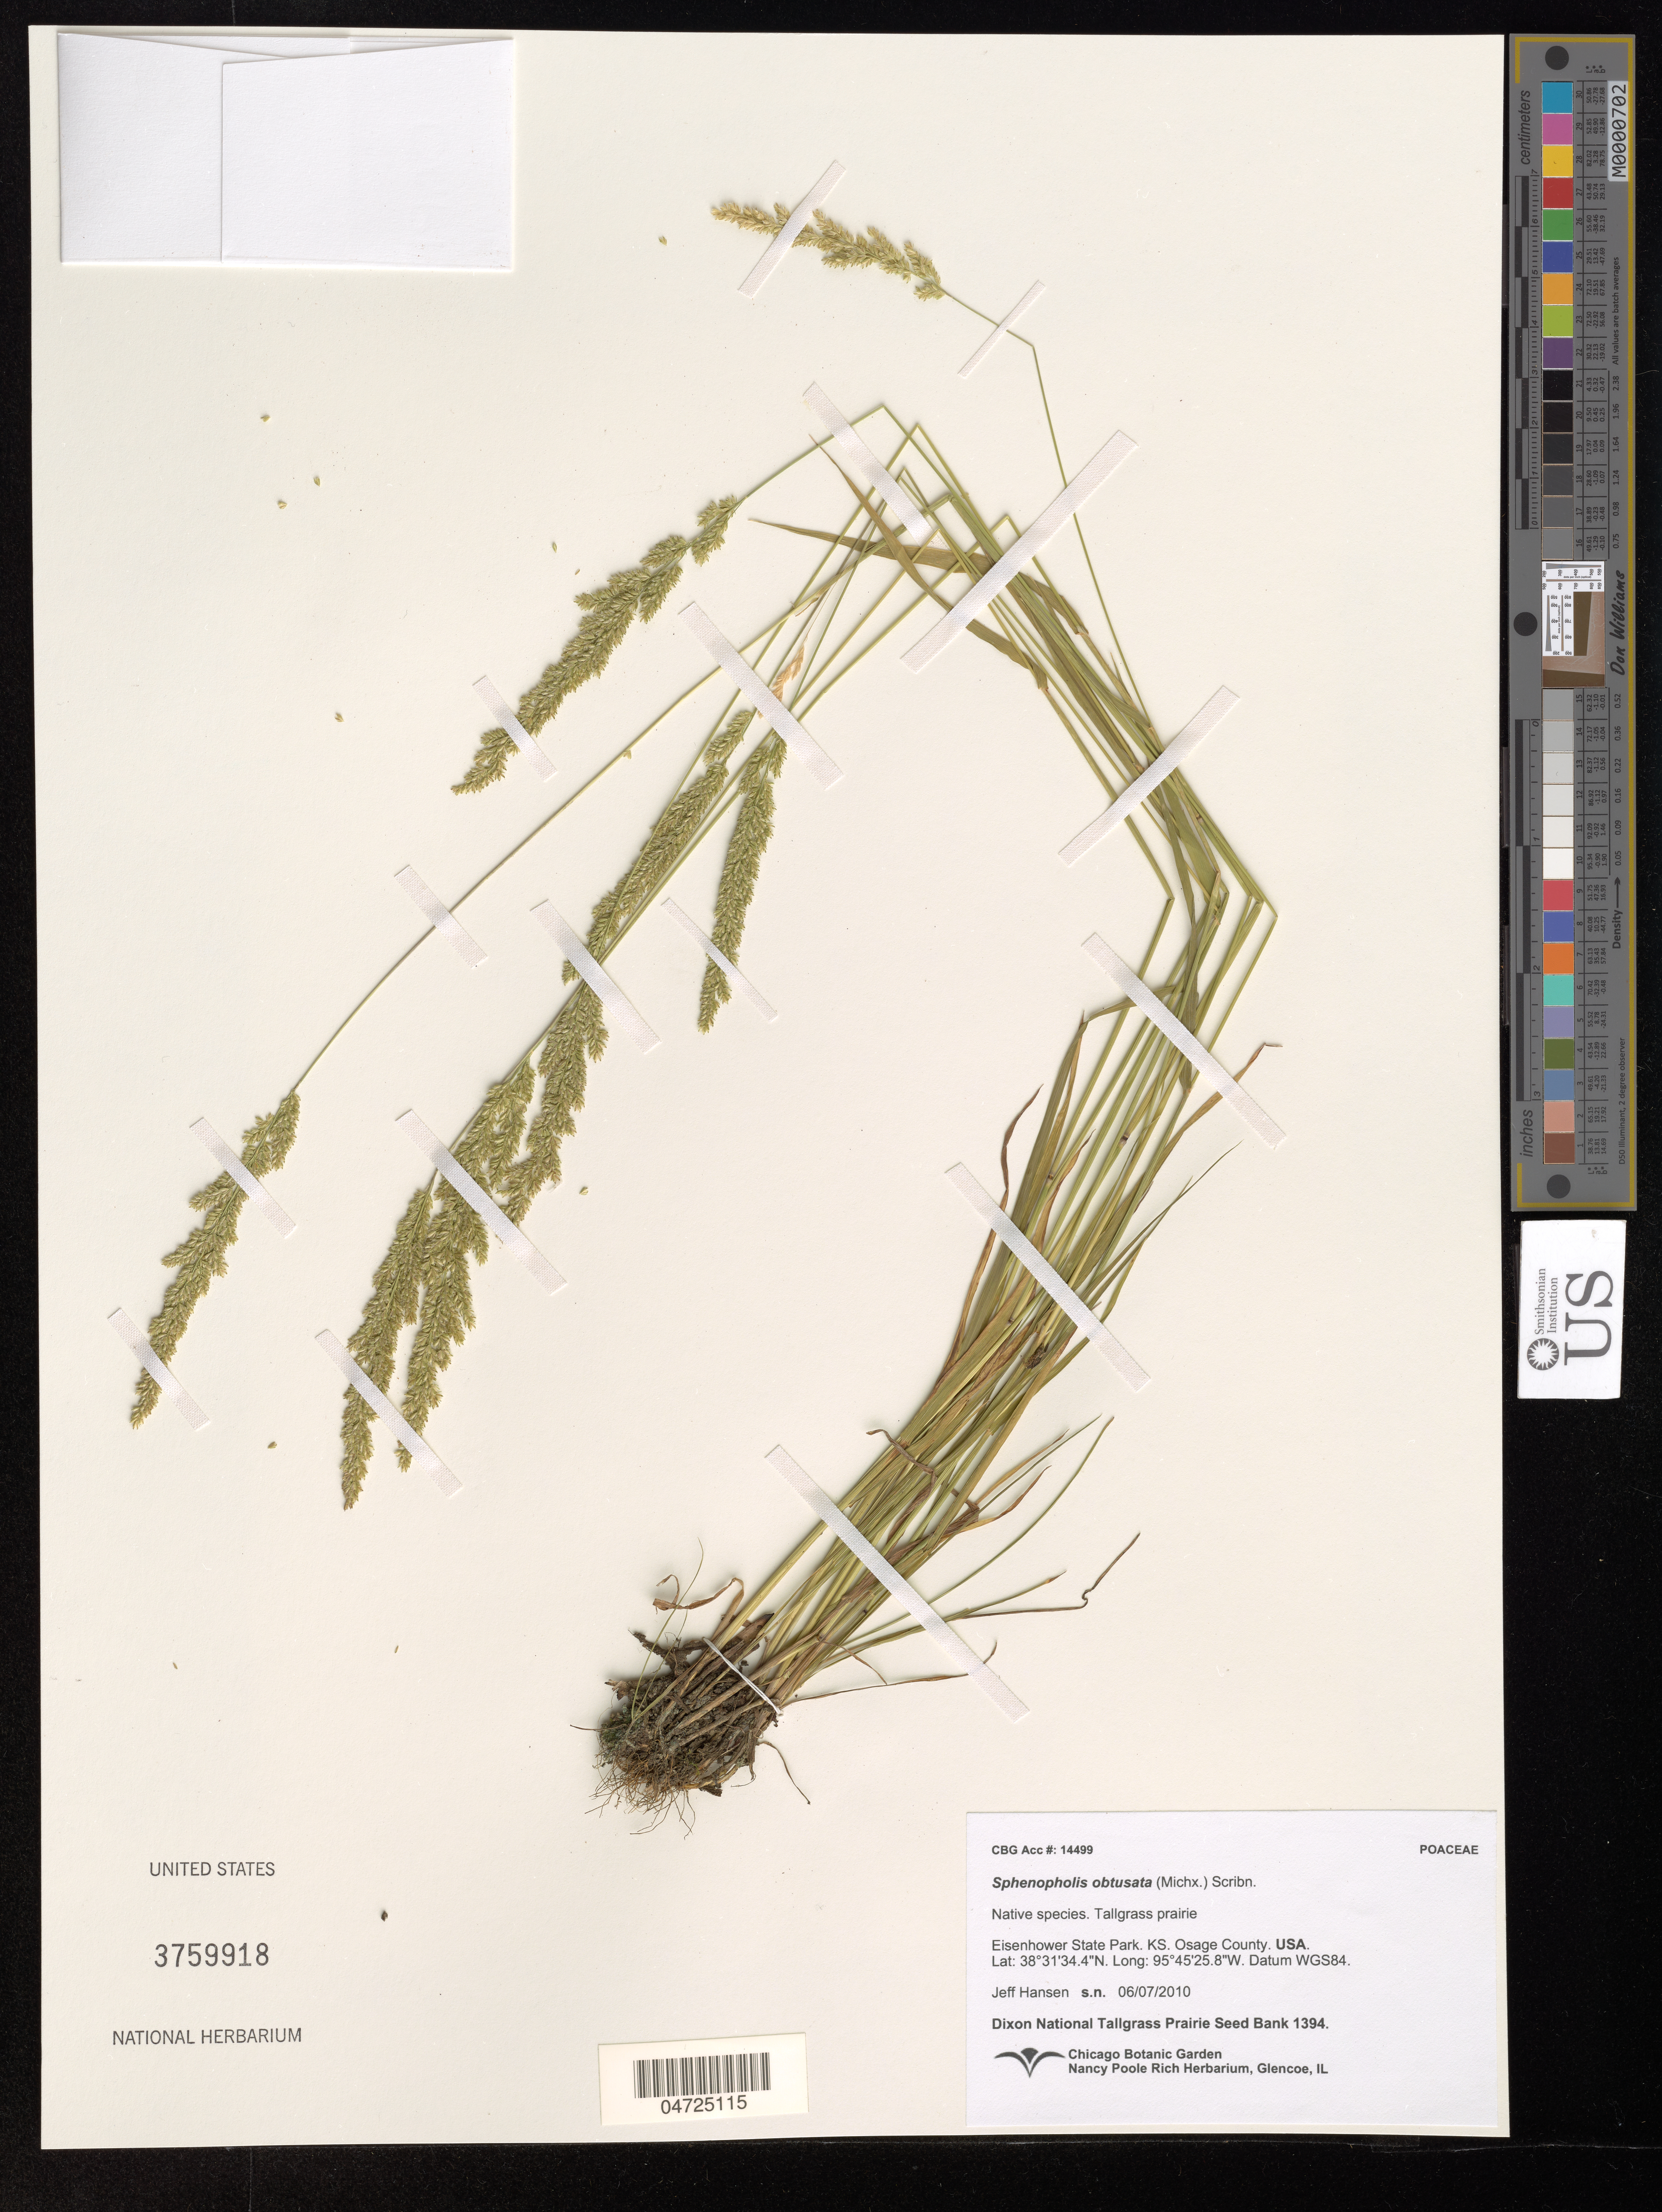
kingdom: Plantae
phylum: Tracheophyta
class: Liliopsida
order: Poales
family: Poaceae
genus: Sphenopholis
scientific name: Sphenopholis obtusata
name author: (Michx.) Scribn.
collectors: J. Hansen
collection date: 2010-06-07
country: United States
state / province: Kansas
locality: Eisenhower State Park. Osage County. Datum WGS84.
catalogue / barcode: US 3759918